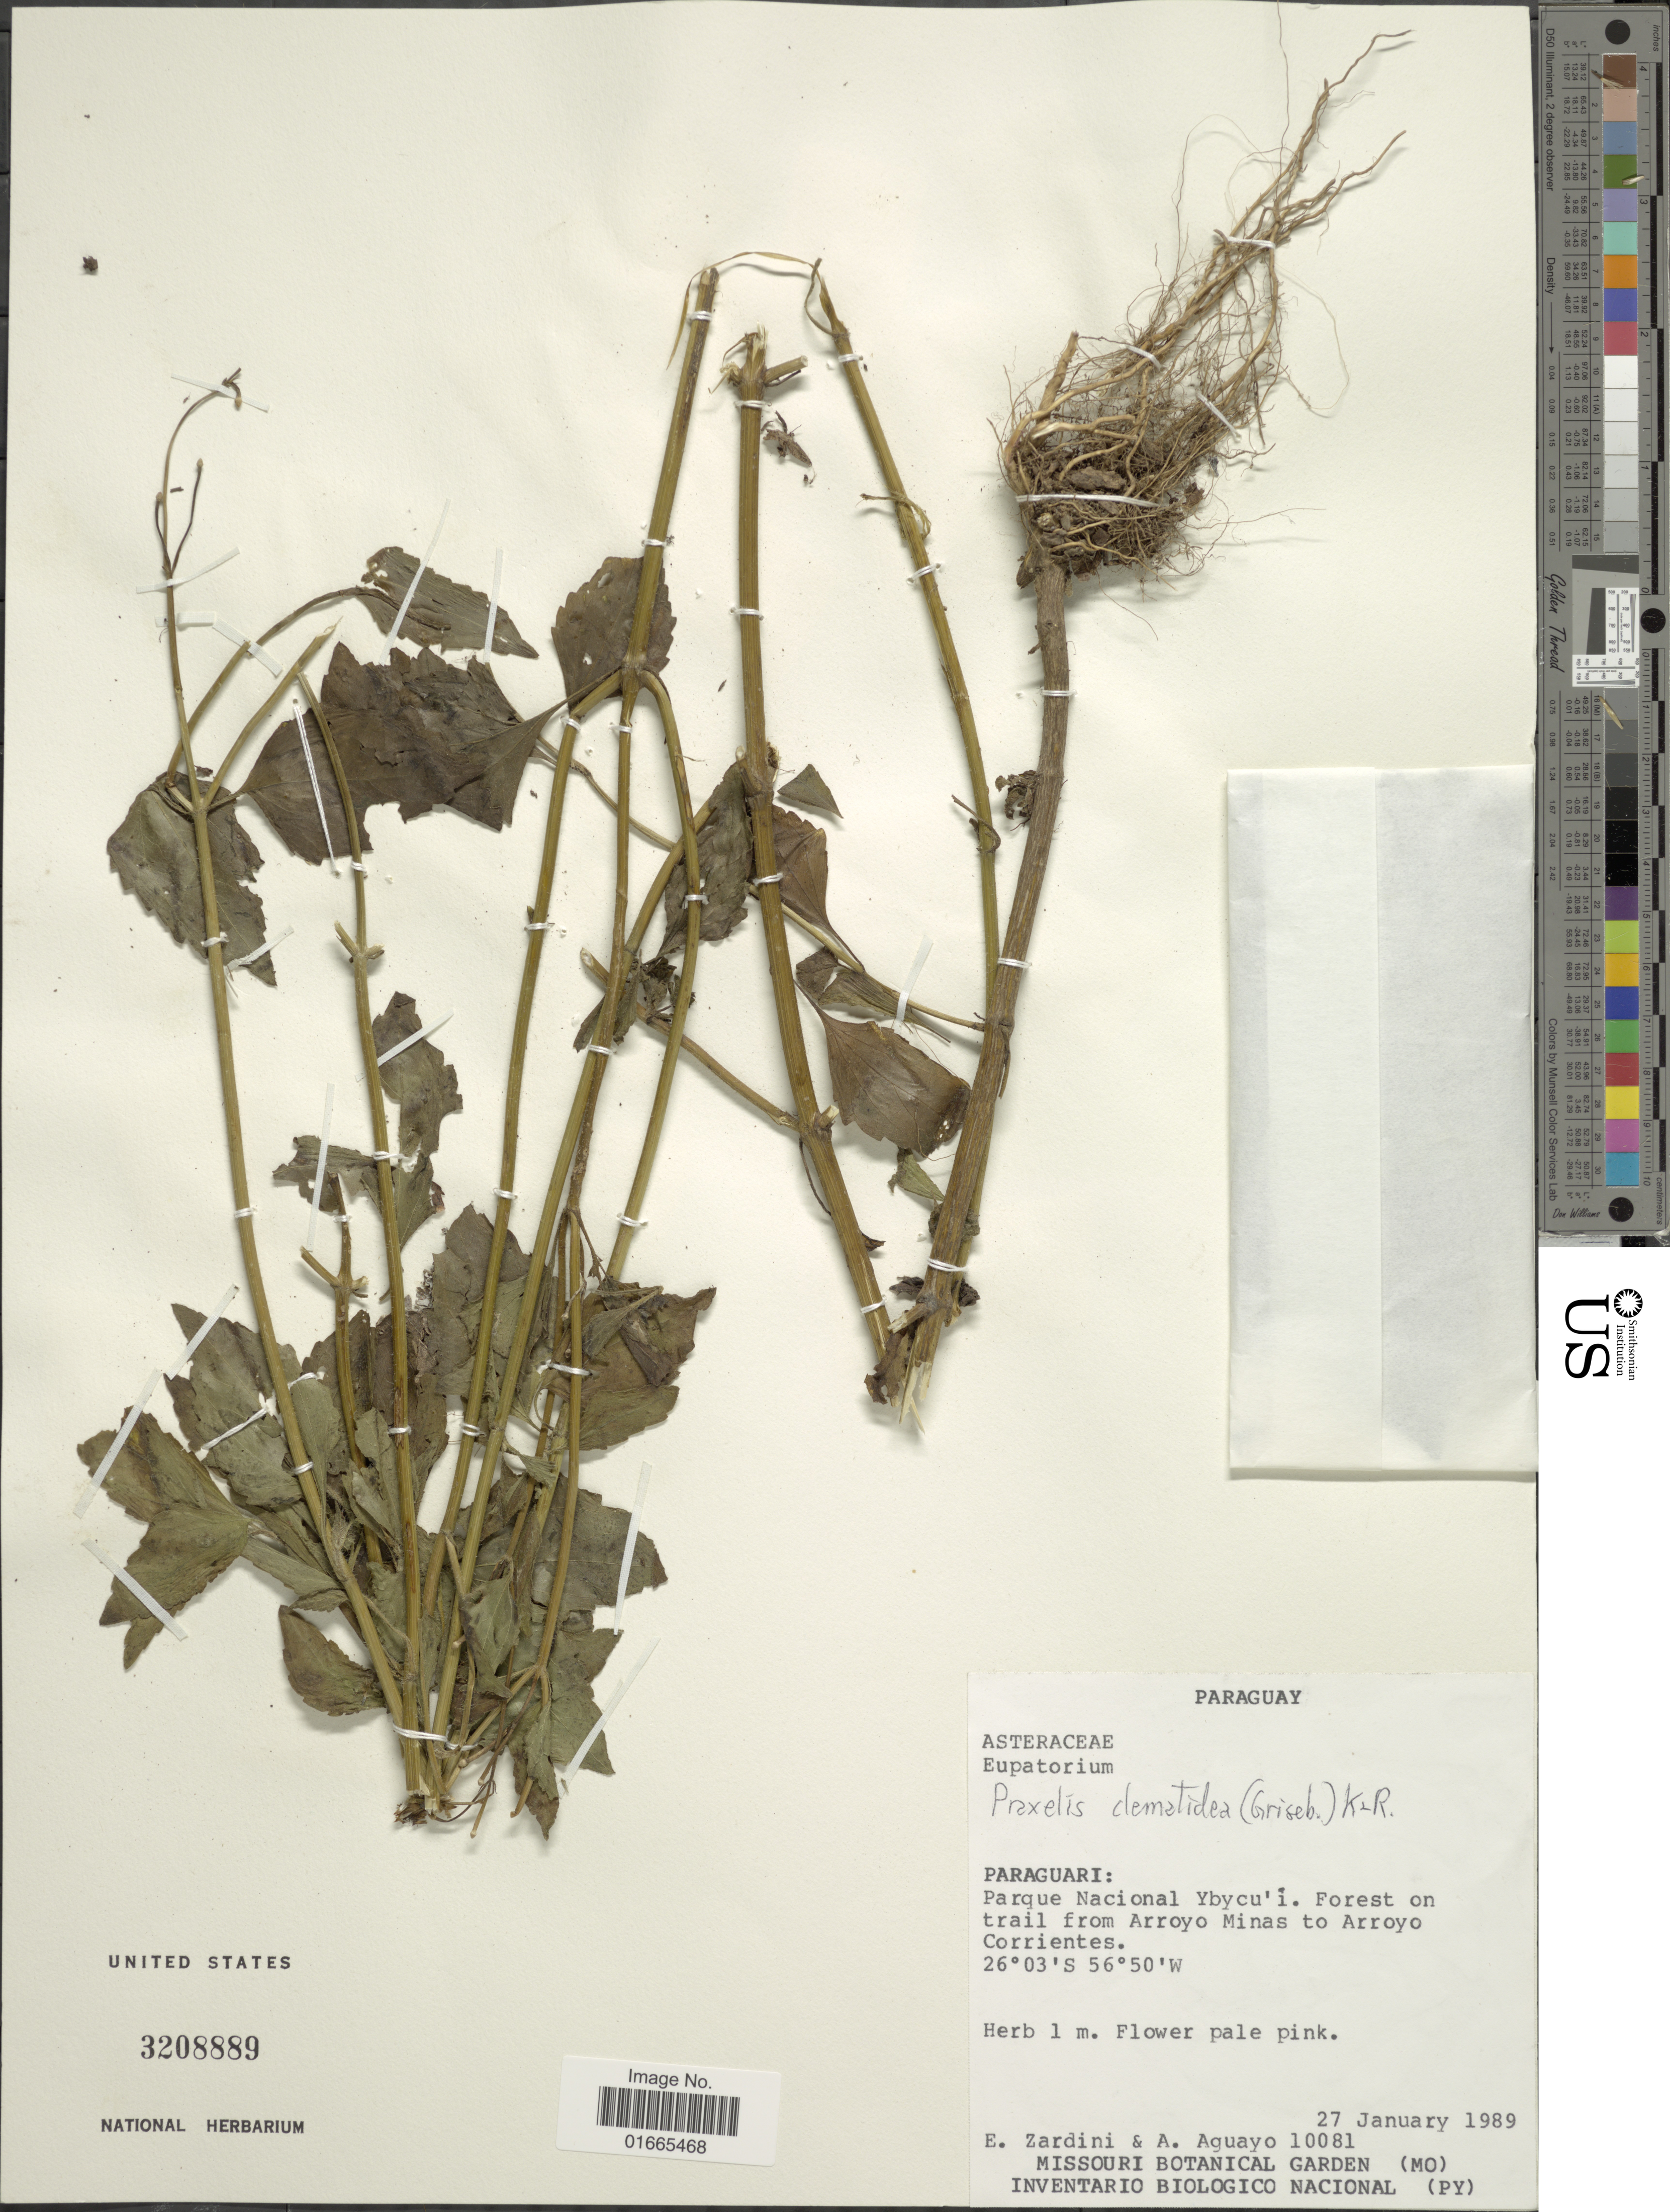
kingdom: Plantae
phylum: Tracheophyta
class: Magnoliopsida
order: Asterales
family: Asteraceae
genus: Praxelis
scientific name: Praxelis clematidea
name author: (Griseb.) R.M. King & H. Rob.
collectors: E. M. Zardini & A. Aguayo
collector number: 10081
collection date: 1989-01-27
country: Paraguay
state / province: Paraguari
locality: Parque Nacional Ybycu'í. Forest on trail from Arroyo Minas to Arrroyo Corrientes.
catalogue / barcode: US 3208889